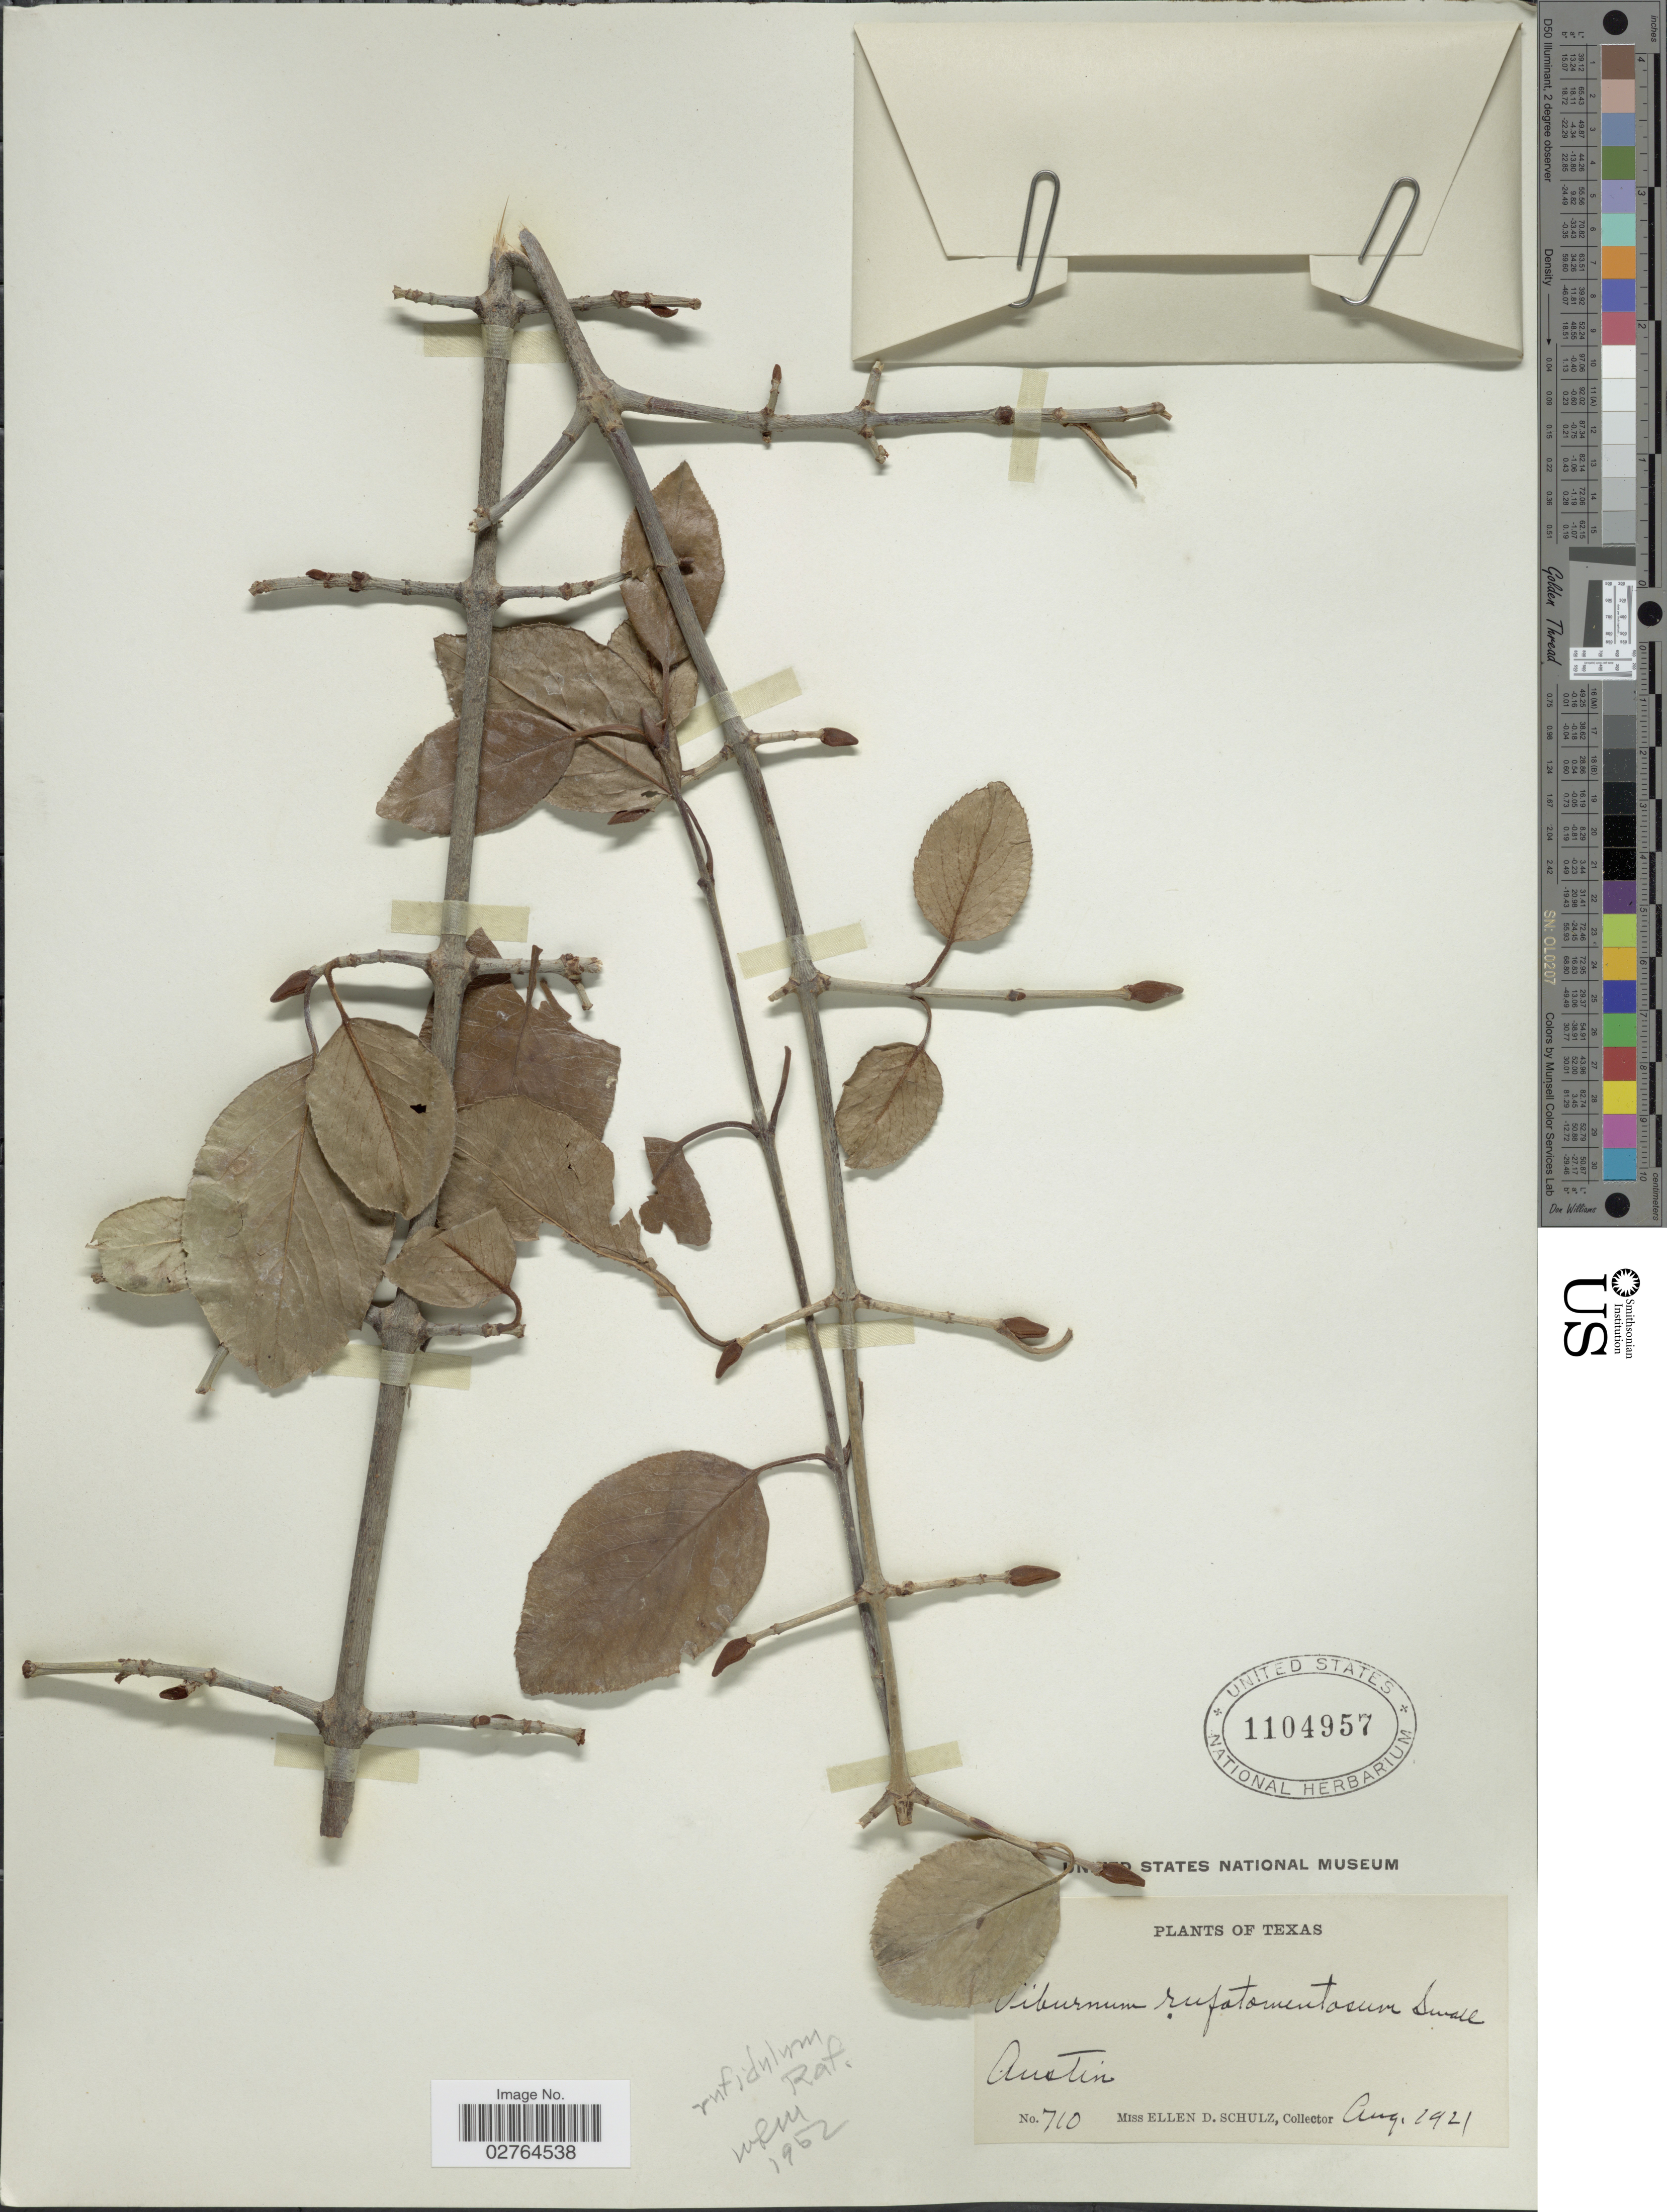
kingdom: Plantae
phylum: Tracheophyta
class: Magnoliopsida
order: Dipsacales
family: Viburnaceae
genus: Viburnum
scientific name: Viburnum rufidulum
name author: Raf.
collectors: E. D. Schulz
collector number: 710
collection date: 1921-08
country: United States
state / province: Texas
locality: Austin.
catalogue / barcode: US 1104957